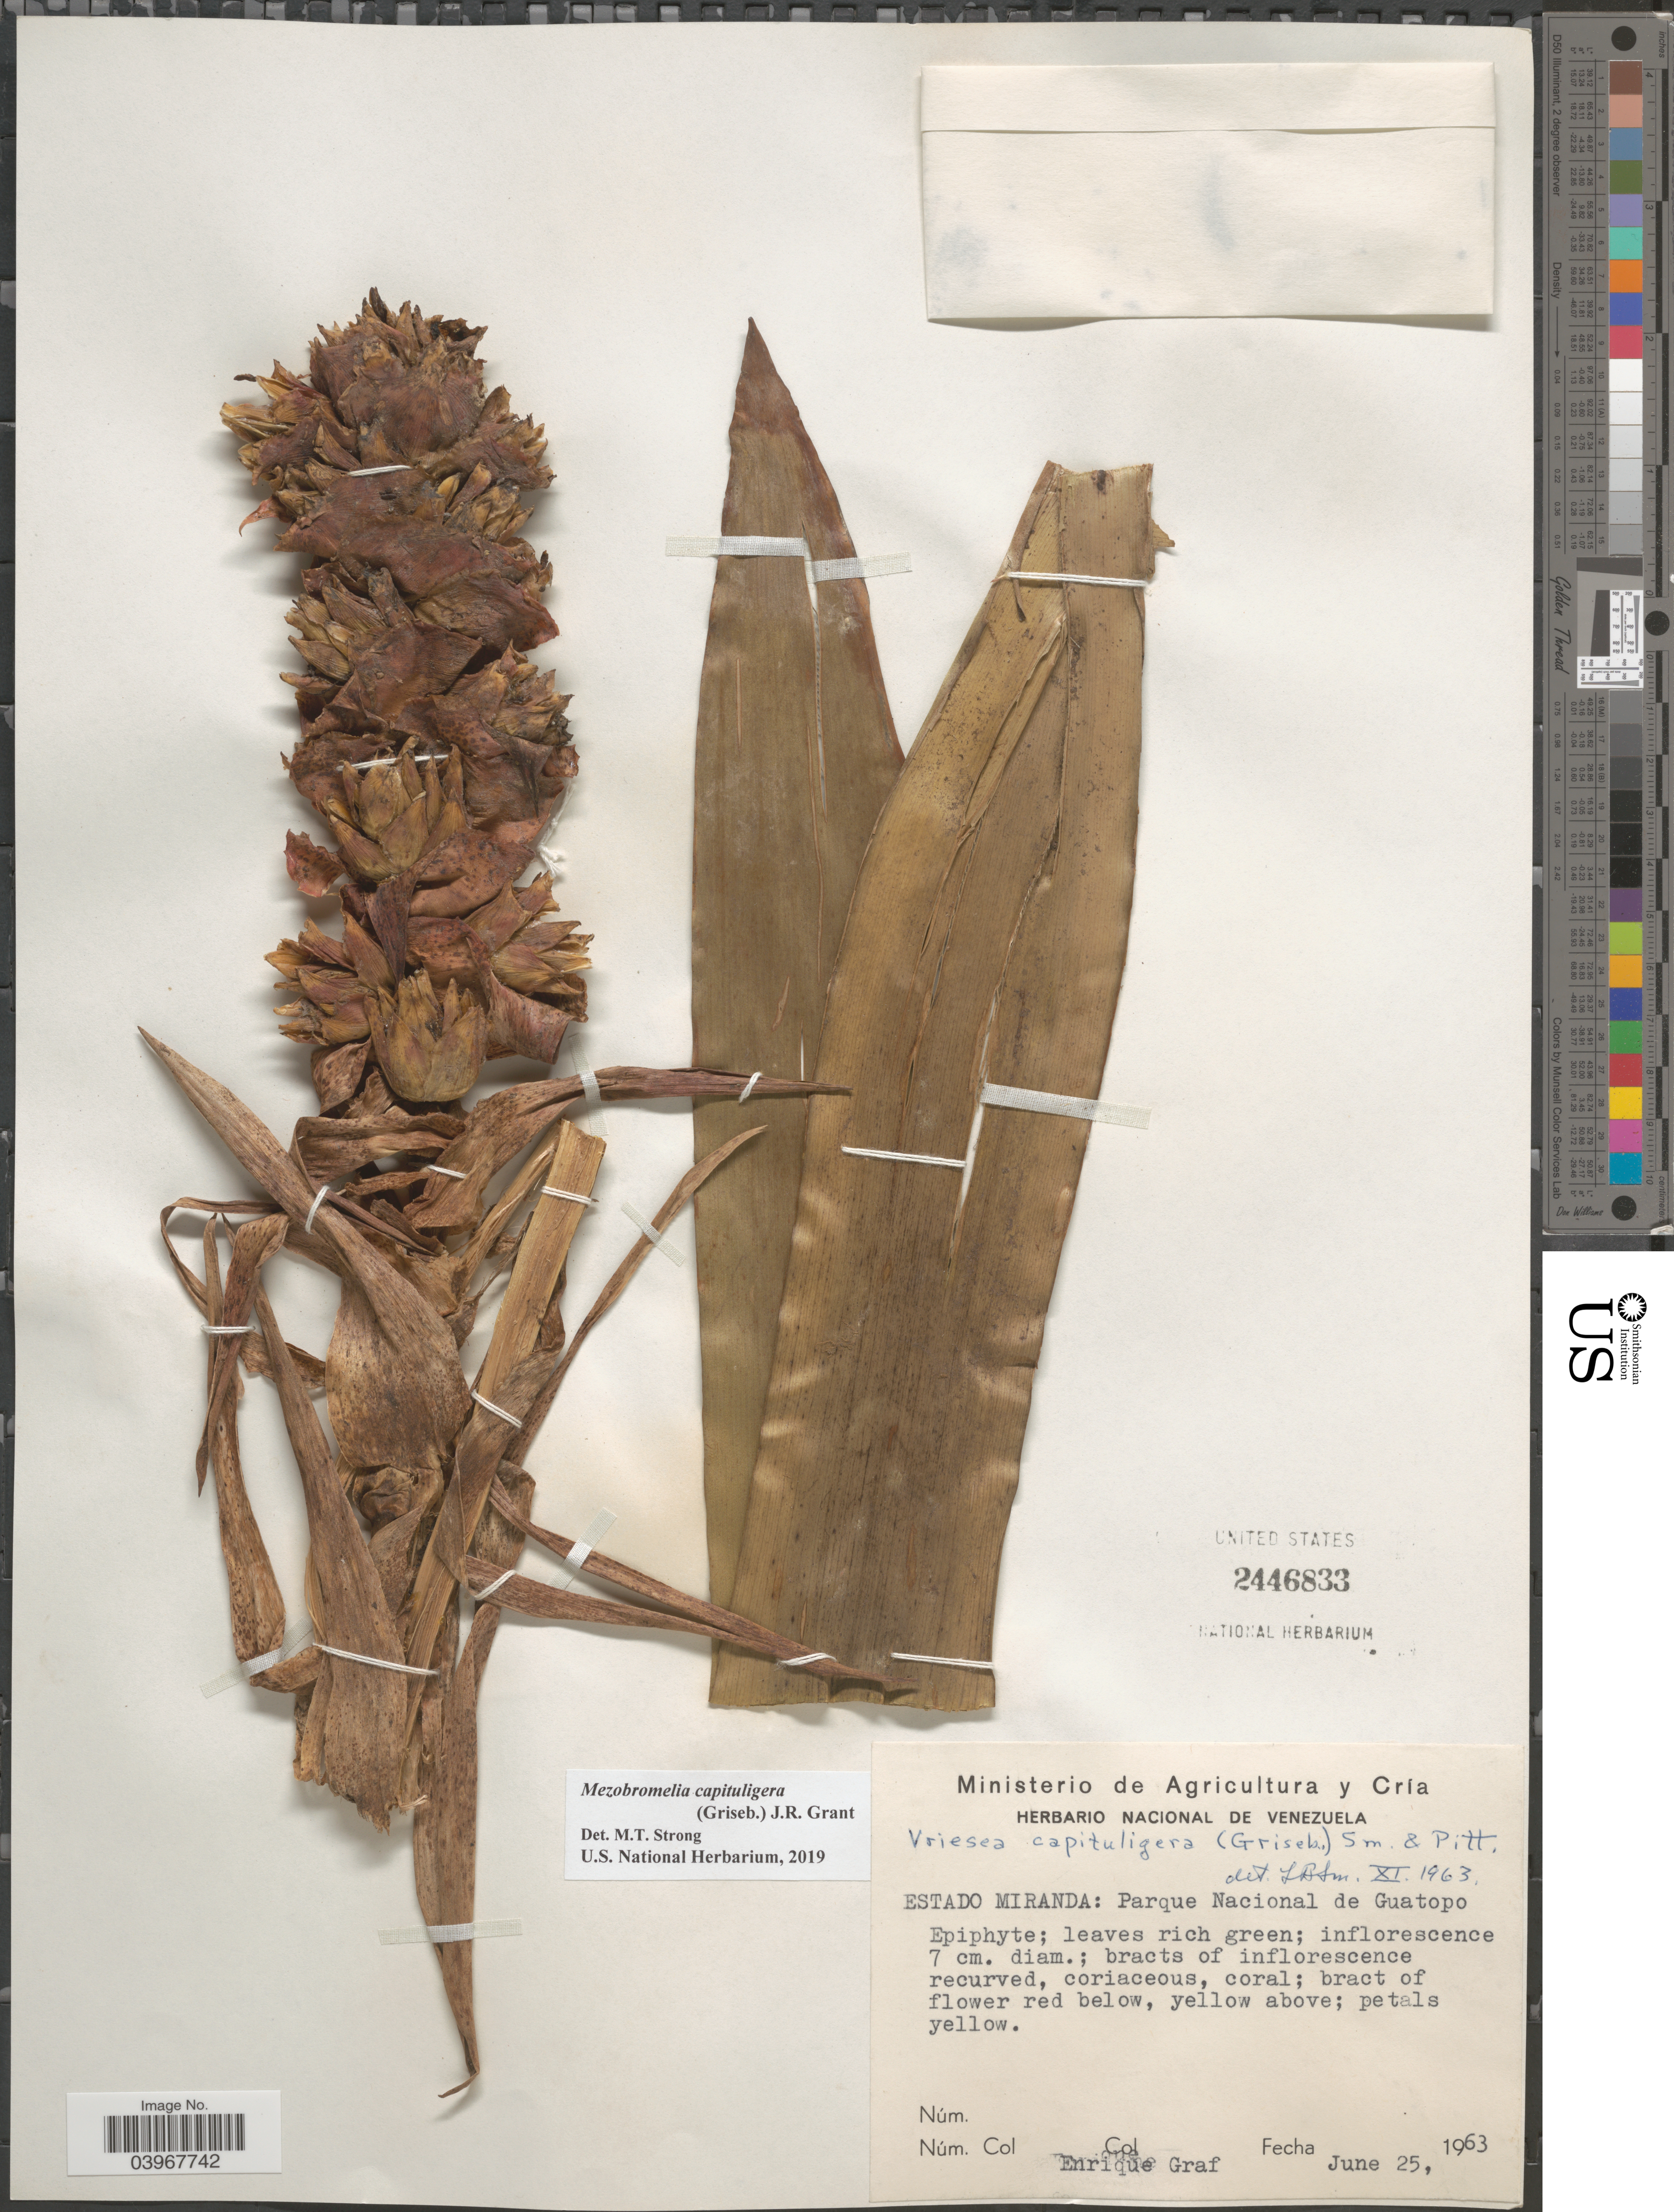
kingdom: Plantae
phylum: Tracheophyta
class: Liliopsida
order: Poales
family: Bromeliaceae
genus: Mezobromelia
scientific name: Mezobromelia capituligera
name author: (Griseb.) J.R. Grant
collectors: E. Graf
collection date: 1963-06-25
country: Venezuela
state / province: Miranda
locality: Parque Nacional de Guatopo.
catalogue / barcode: US 2446833